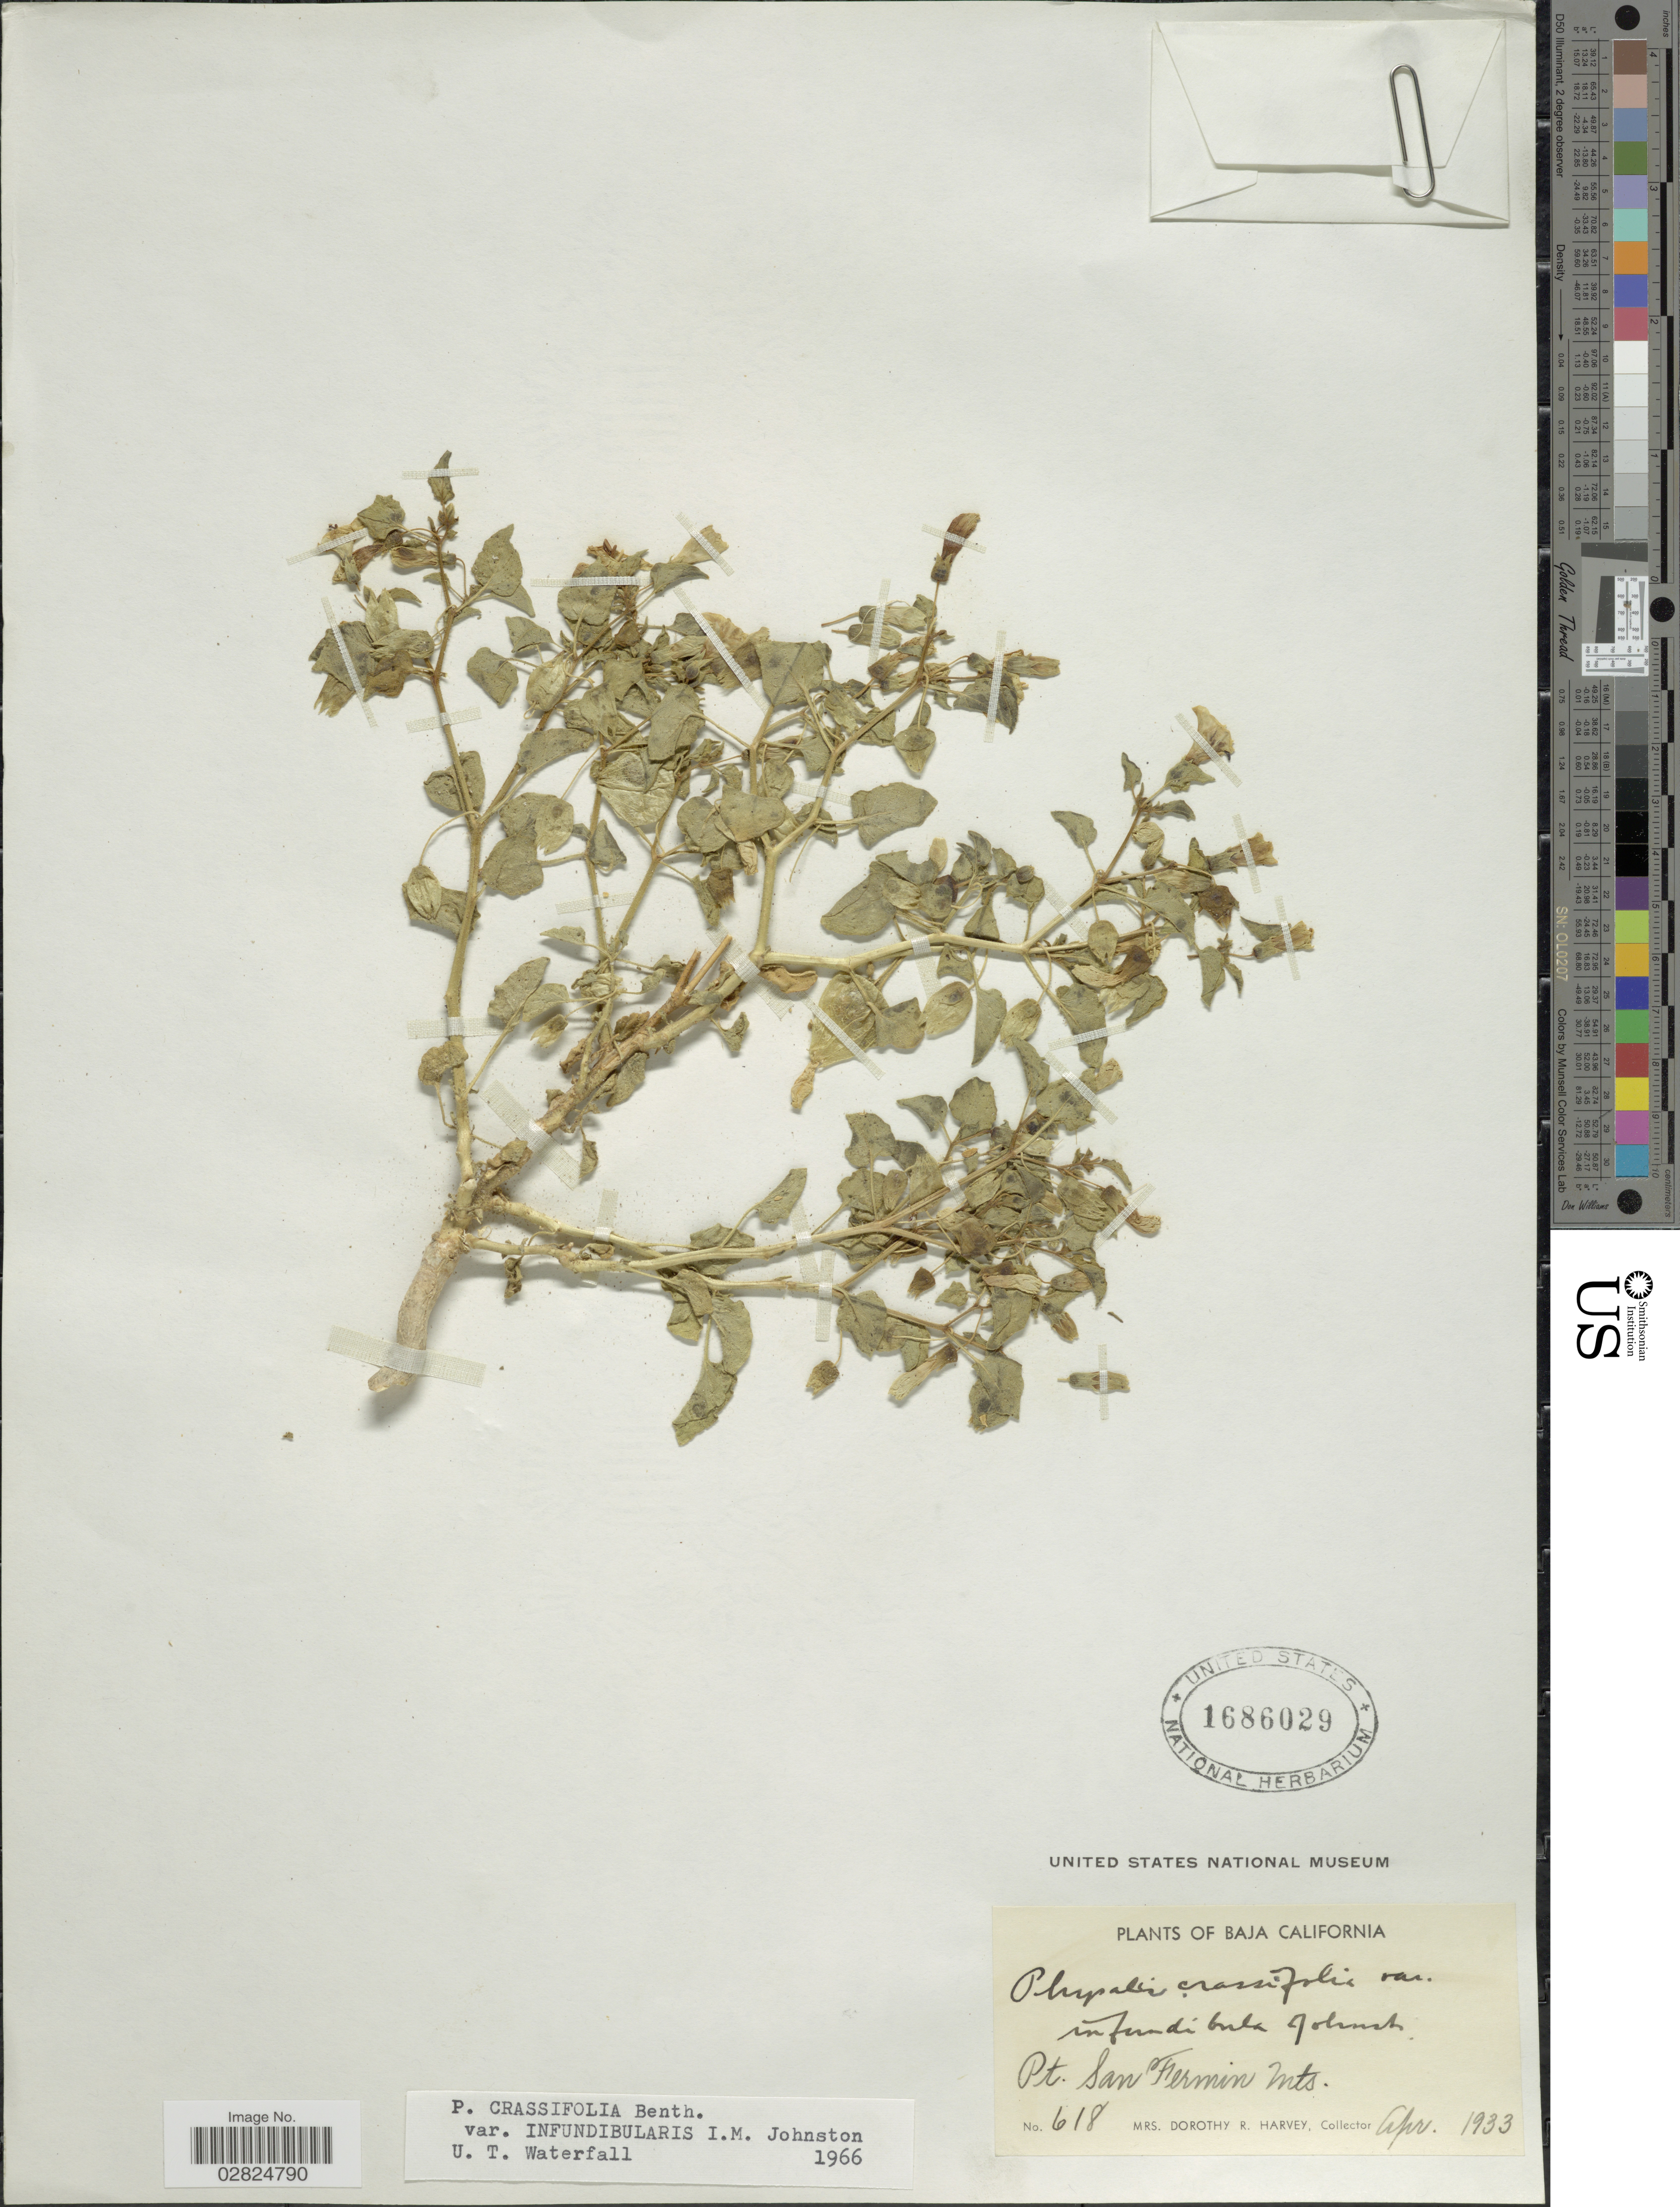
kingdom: Plantae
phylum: Tracheophyta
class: Magnoliopsida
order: Solanales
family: Solanaceae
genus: Physalis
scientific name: Physalis crassifolia var. infundibularis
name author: I.M. Johnst.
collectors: Harvey, Mrs. D. R.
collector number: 618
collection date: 1933-04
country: Mexico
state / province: Baja California Norte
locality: Pt. San Fermin Mts.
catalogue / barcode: US 1686029